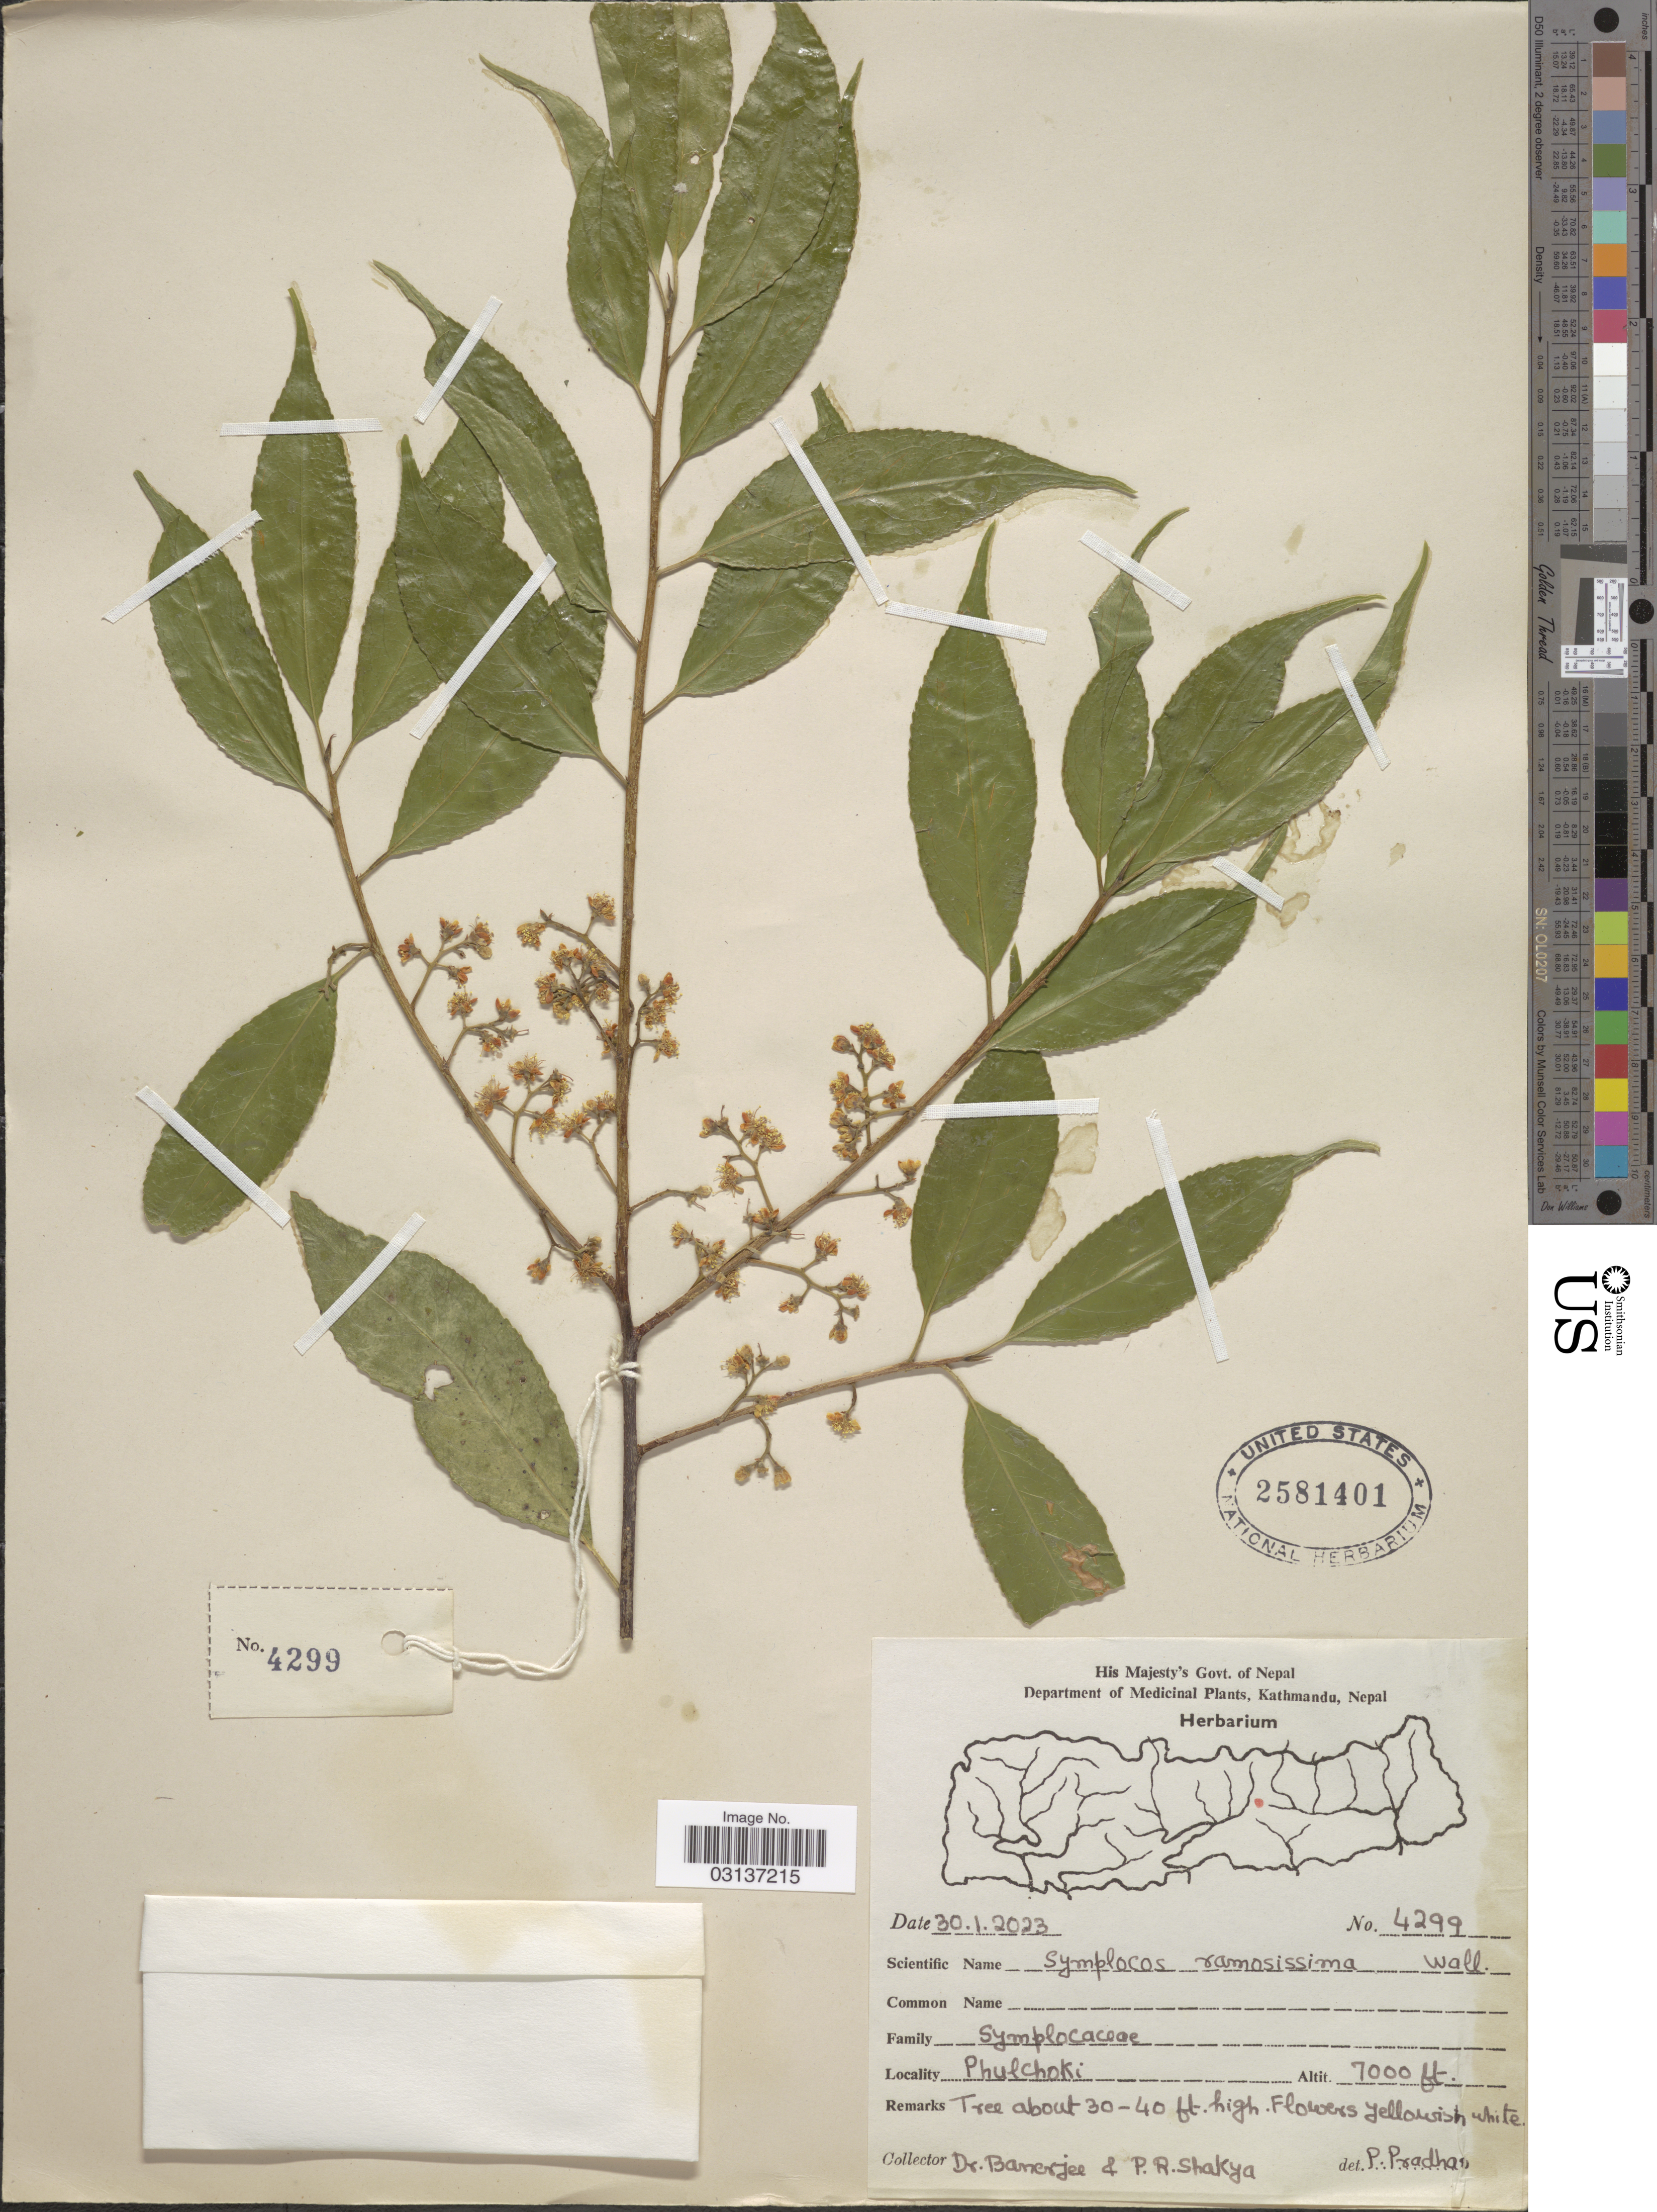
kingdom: Plantae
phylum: Tracheophyta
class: Magnoliopsida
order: Ericales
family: Symplocaceae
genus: Symplocos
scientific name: Symplocos ramosissima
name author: Wall.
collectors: -. Banerjee & P. Shakya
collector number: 4299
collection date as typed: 30.1.2023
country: Nepal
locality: Phulchoki.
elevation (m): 2134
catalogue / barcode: US 2581401